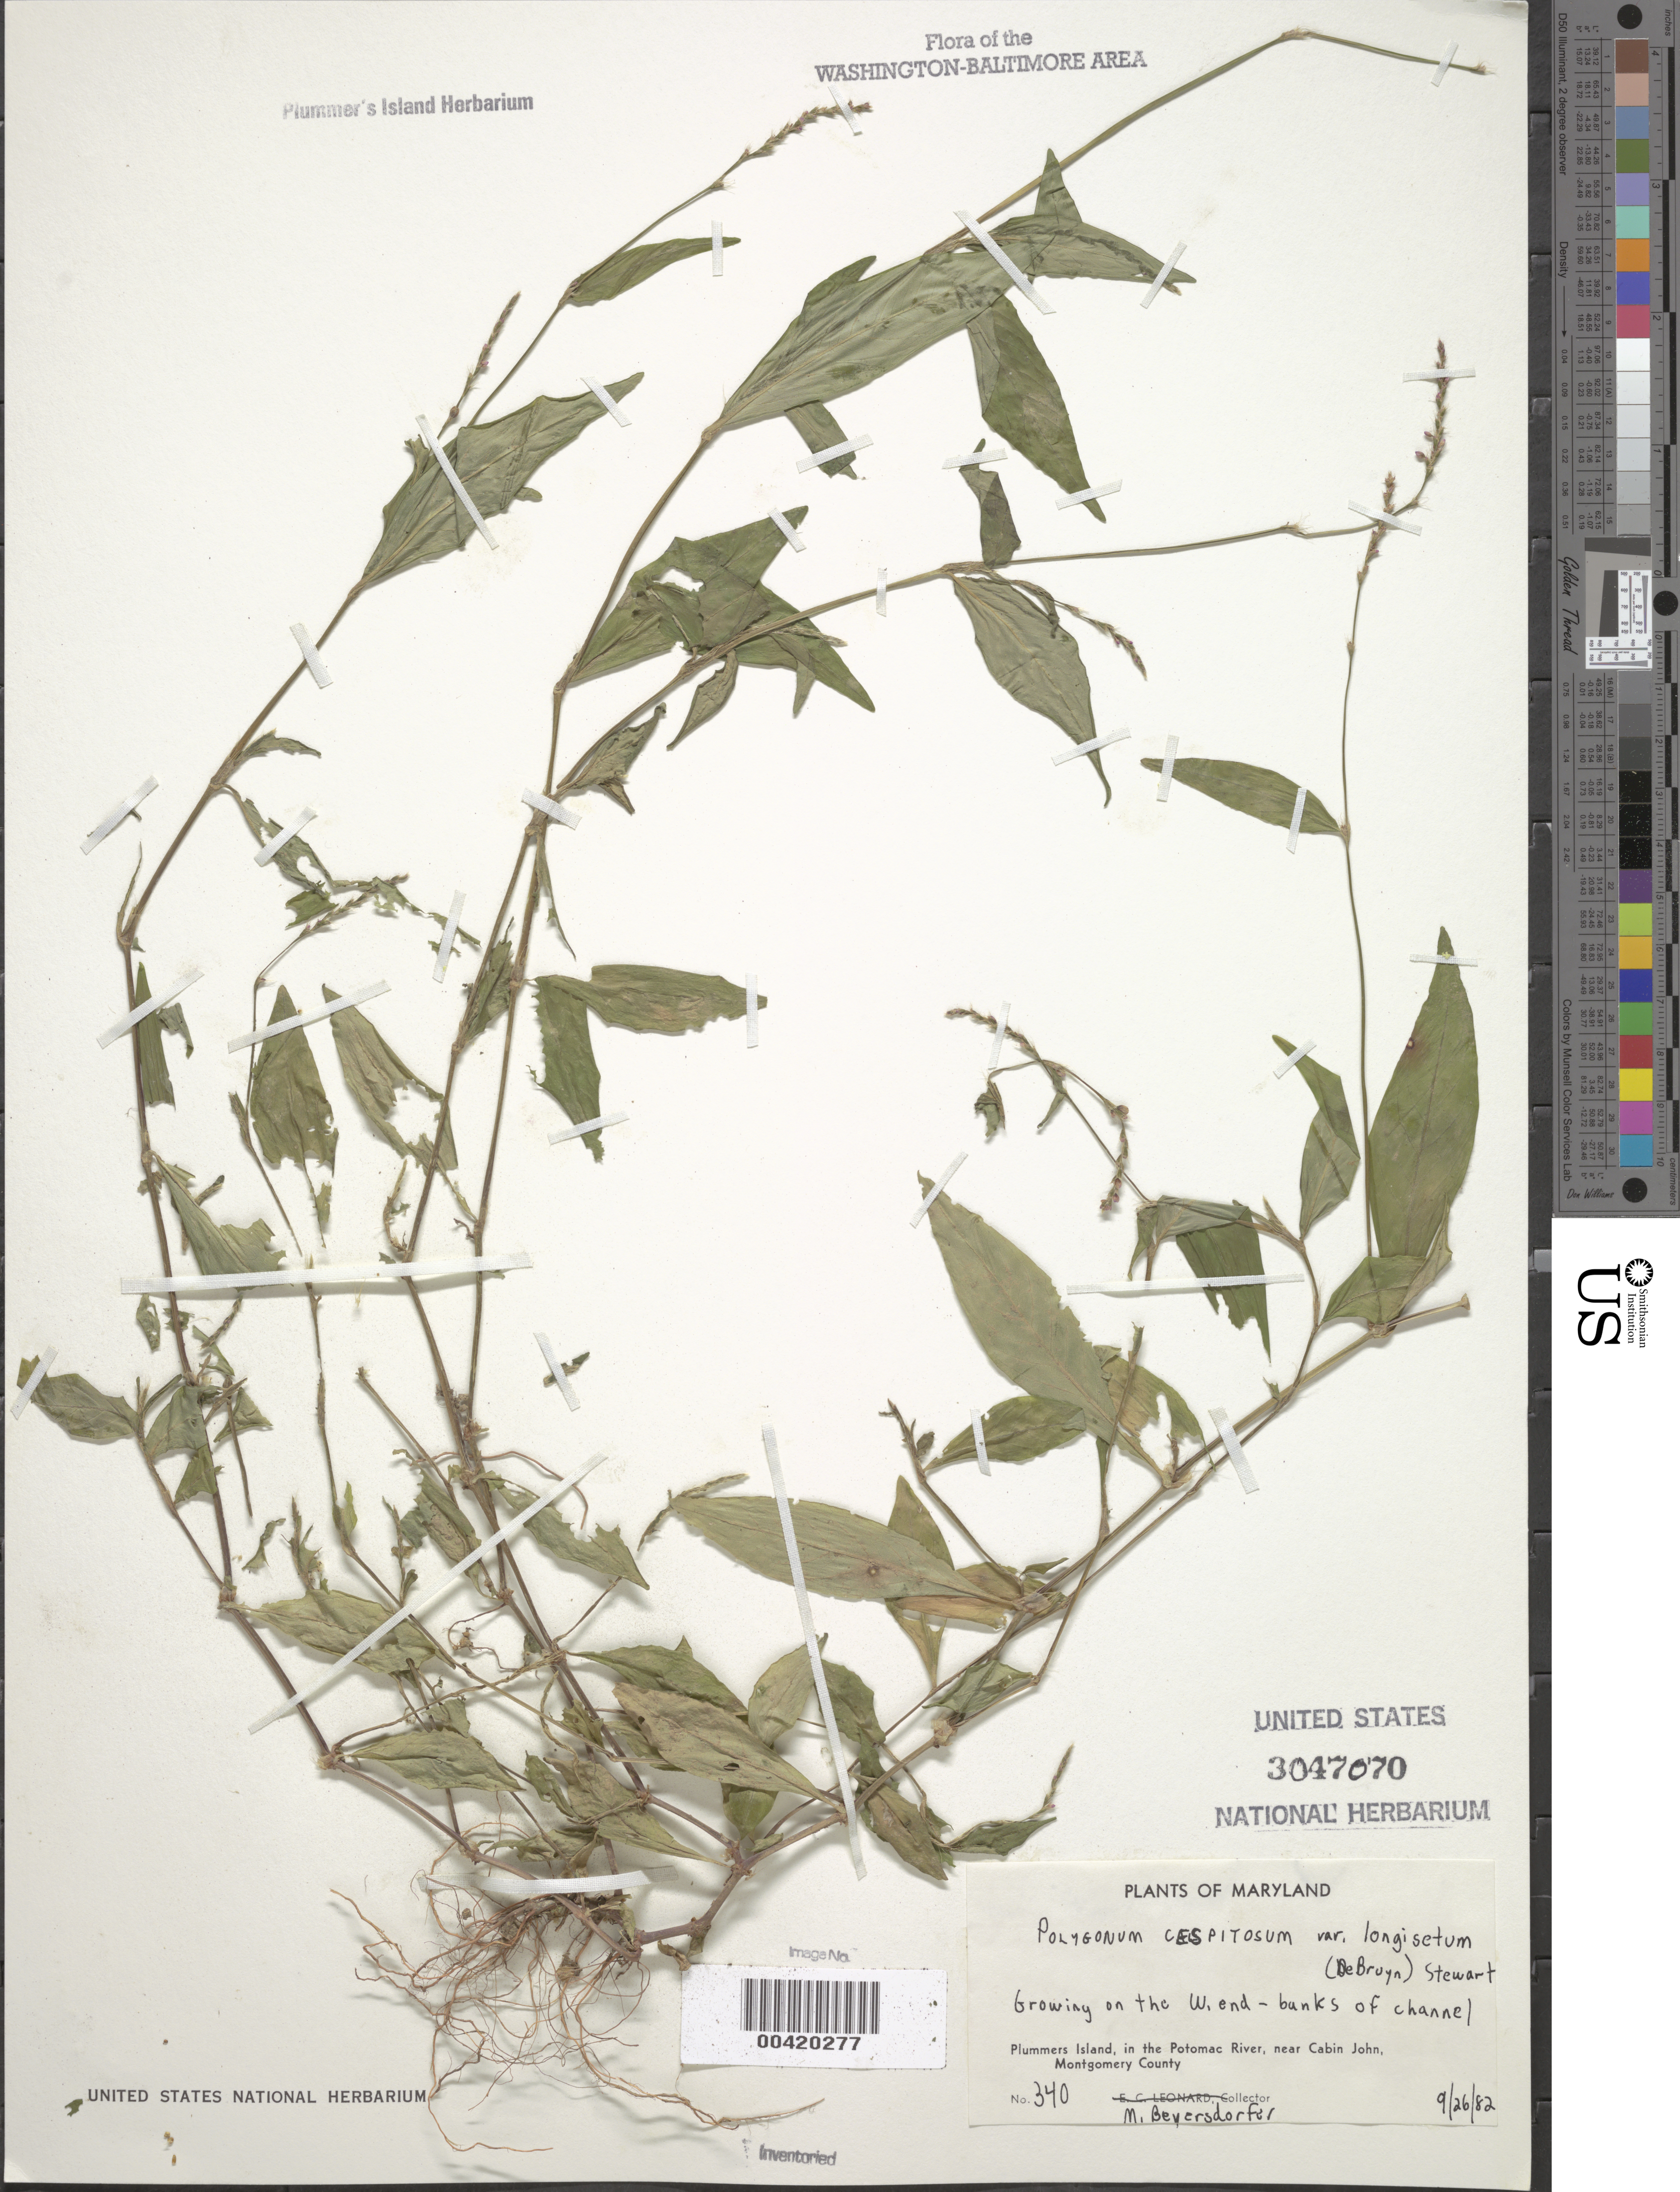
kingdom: Plantae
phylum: Tracheophyta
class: Magnoliopsida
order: Caryophyllales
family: Polygonaceae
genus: Persicaria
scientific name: Persicaria longiseta (Bruijn) Kitag.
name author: (Bruijn &) Kitag.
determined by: Atha, D. E.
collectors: M. Beyersdorfer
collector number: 340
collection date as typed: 26 Sep 1982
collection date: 1982-09-26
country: United States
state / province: Maryland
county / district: Montgomery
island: Plummers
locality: Plummer's Island; west end - banks of channel C. & O. Canal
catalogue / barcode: US 3047070